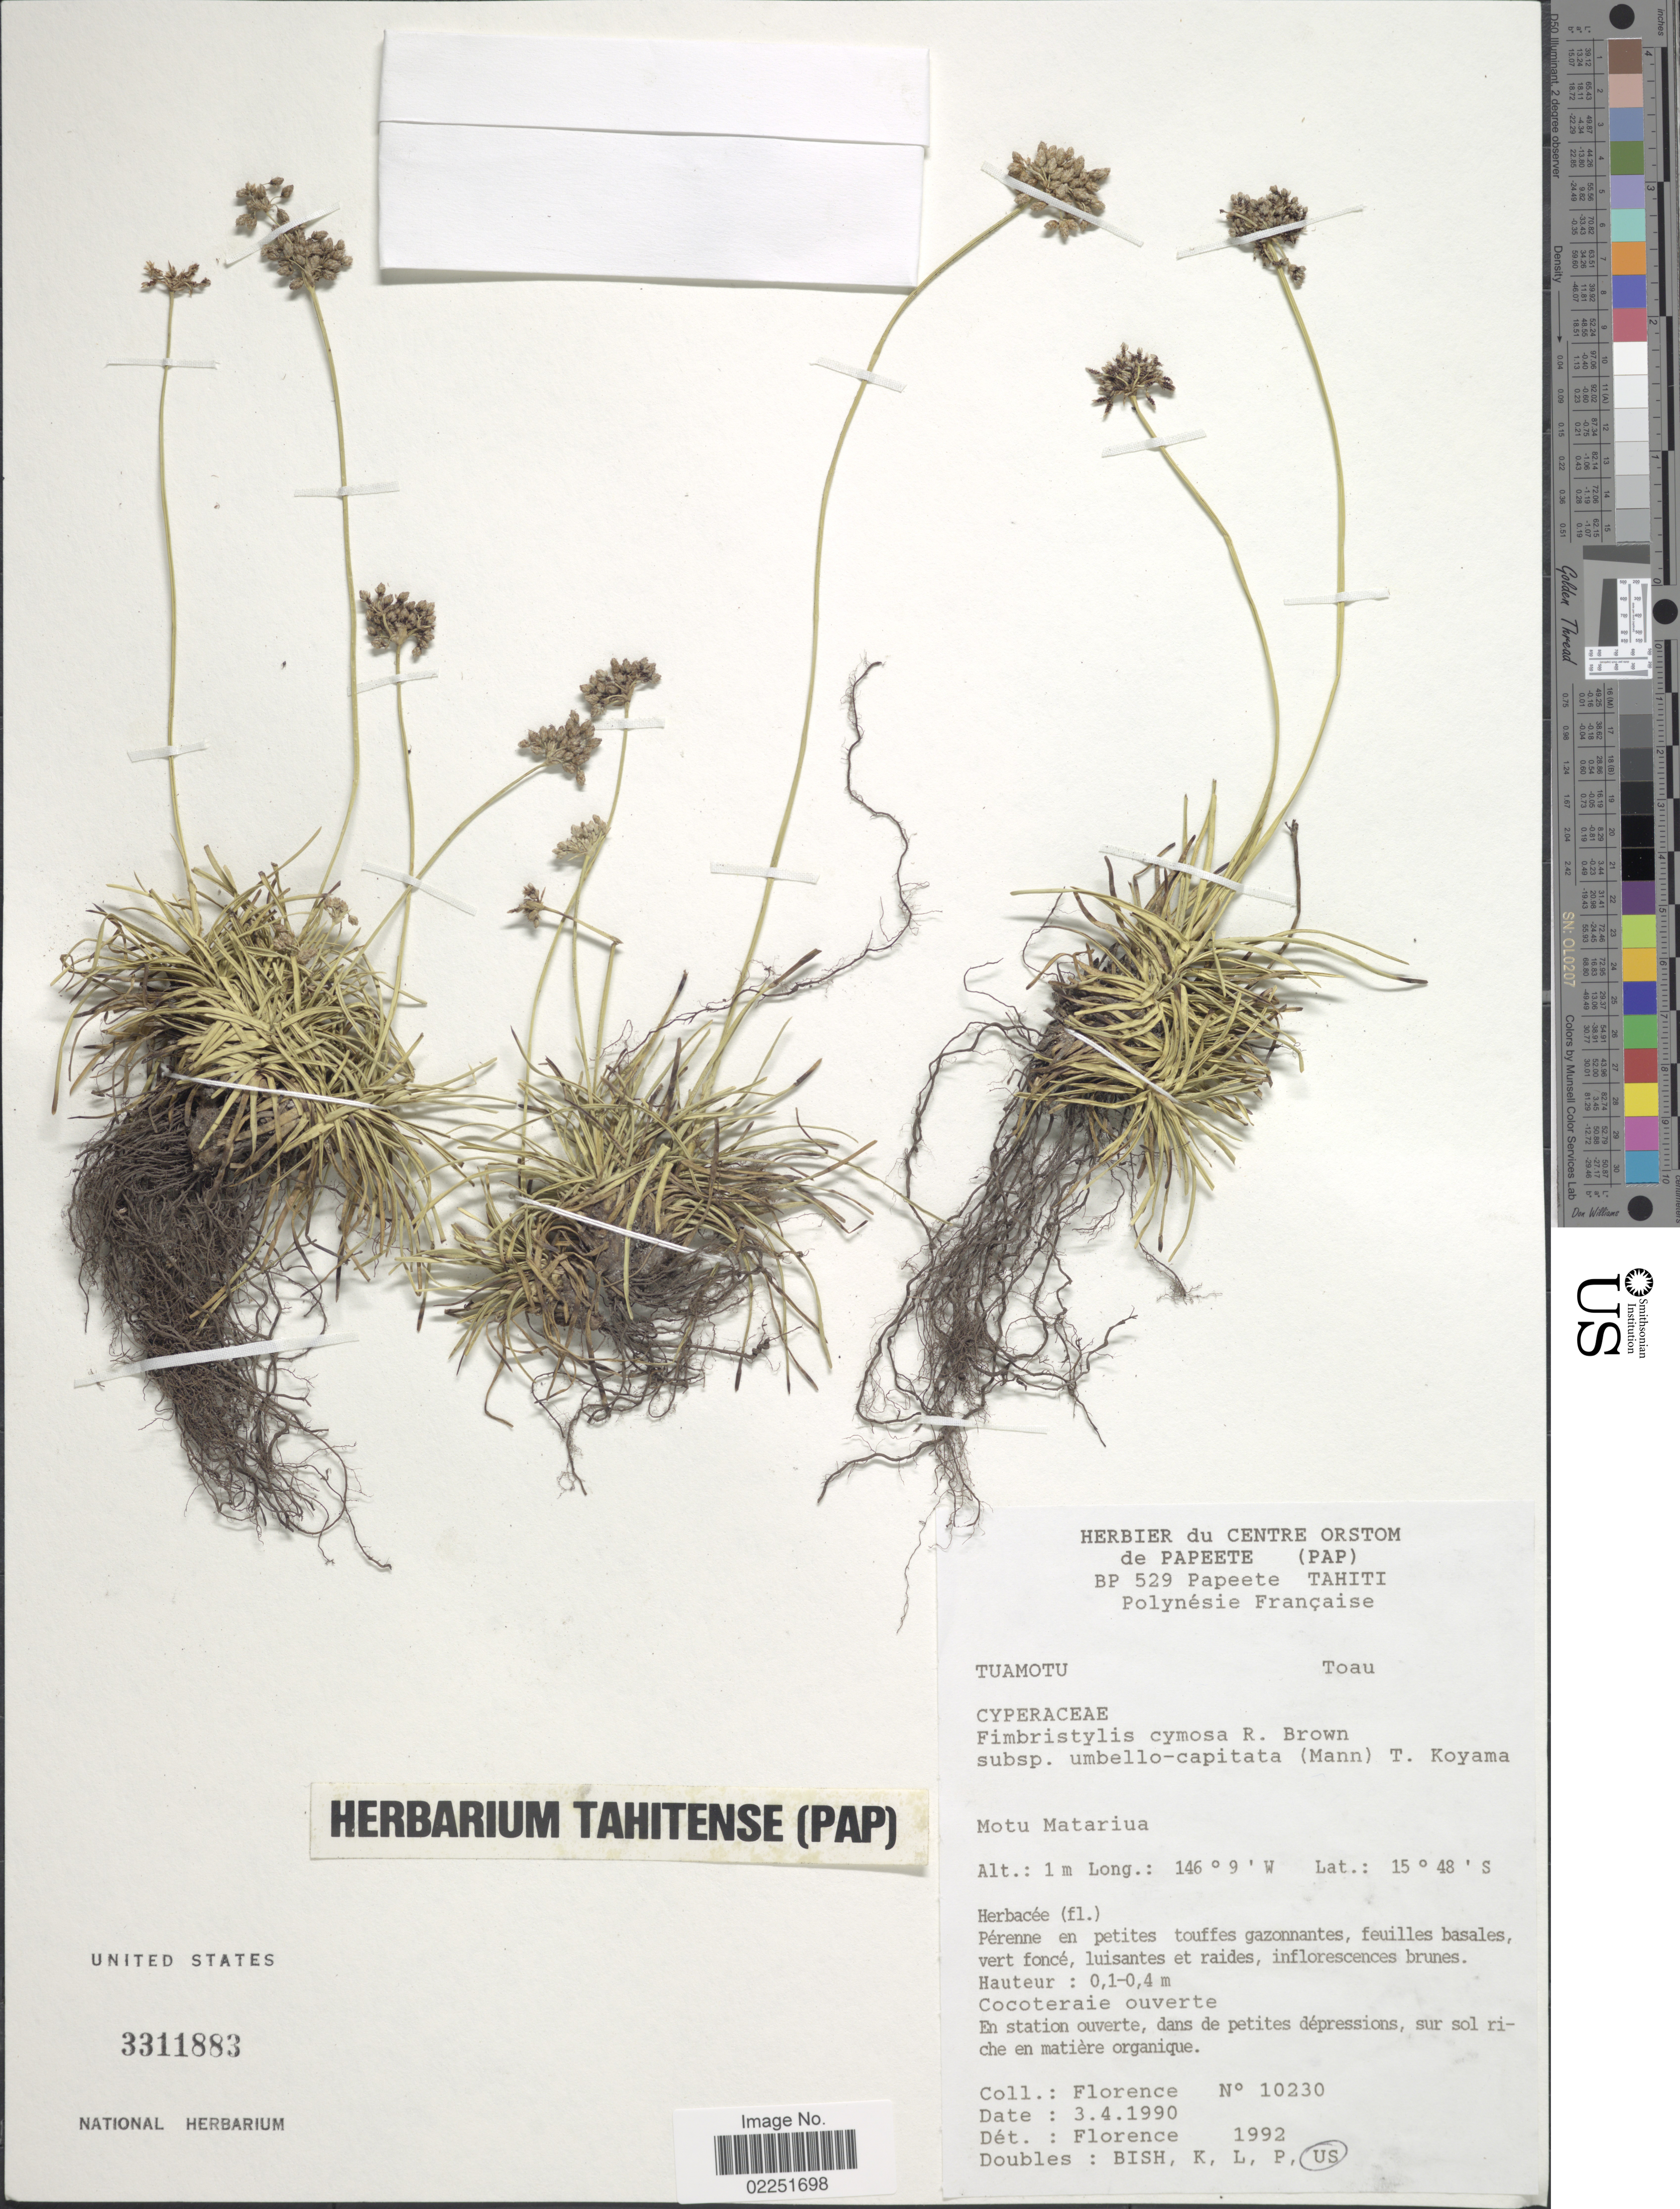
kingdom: Plantae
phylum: Tracheophyta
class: Liliopsida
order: Poales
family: Cyperaceae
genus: Fimbristylis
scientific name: Fimbristylis cymosa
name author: R. Br.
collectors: -. Florence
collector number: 10230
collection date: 1990-04-03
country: French Polynesia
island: Toau Atoll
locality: Tuamotu, Toau. Motu Matariua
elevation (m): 1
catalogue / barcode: US 3311883